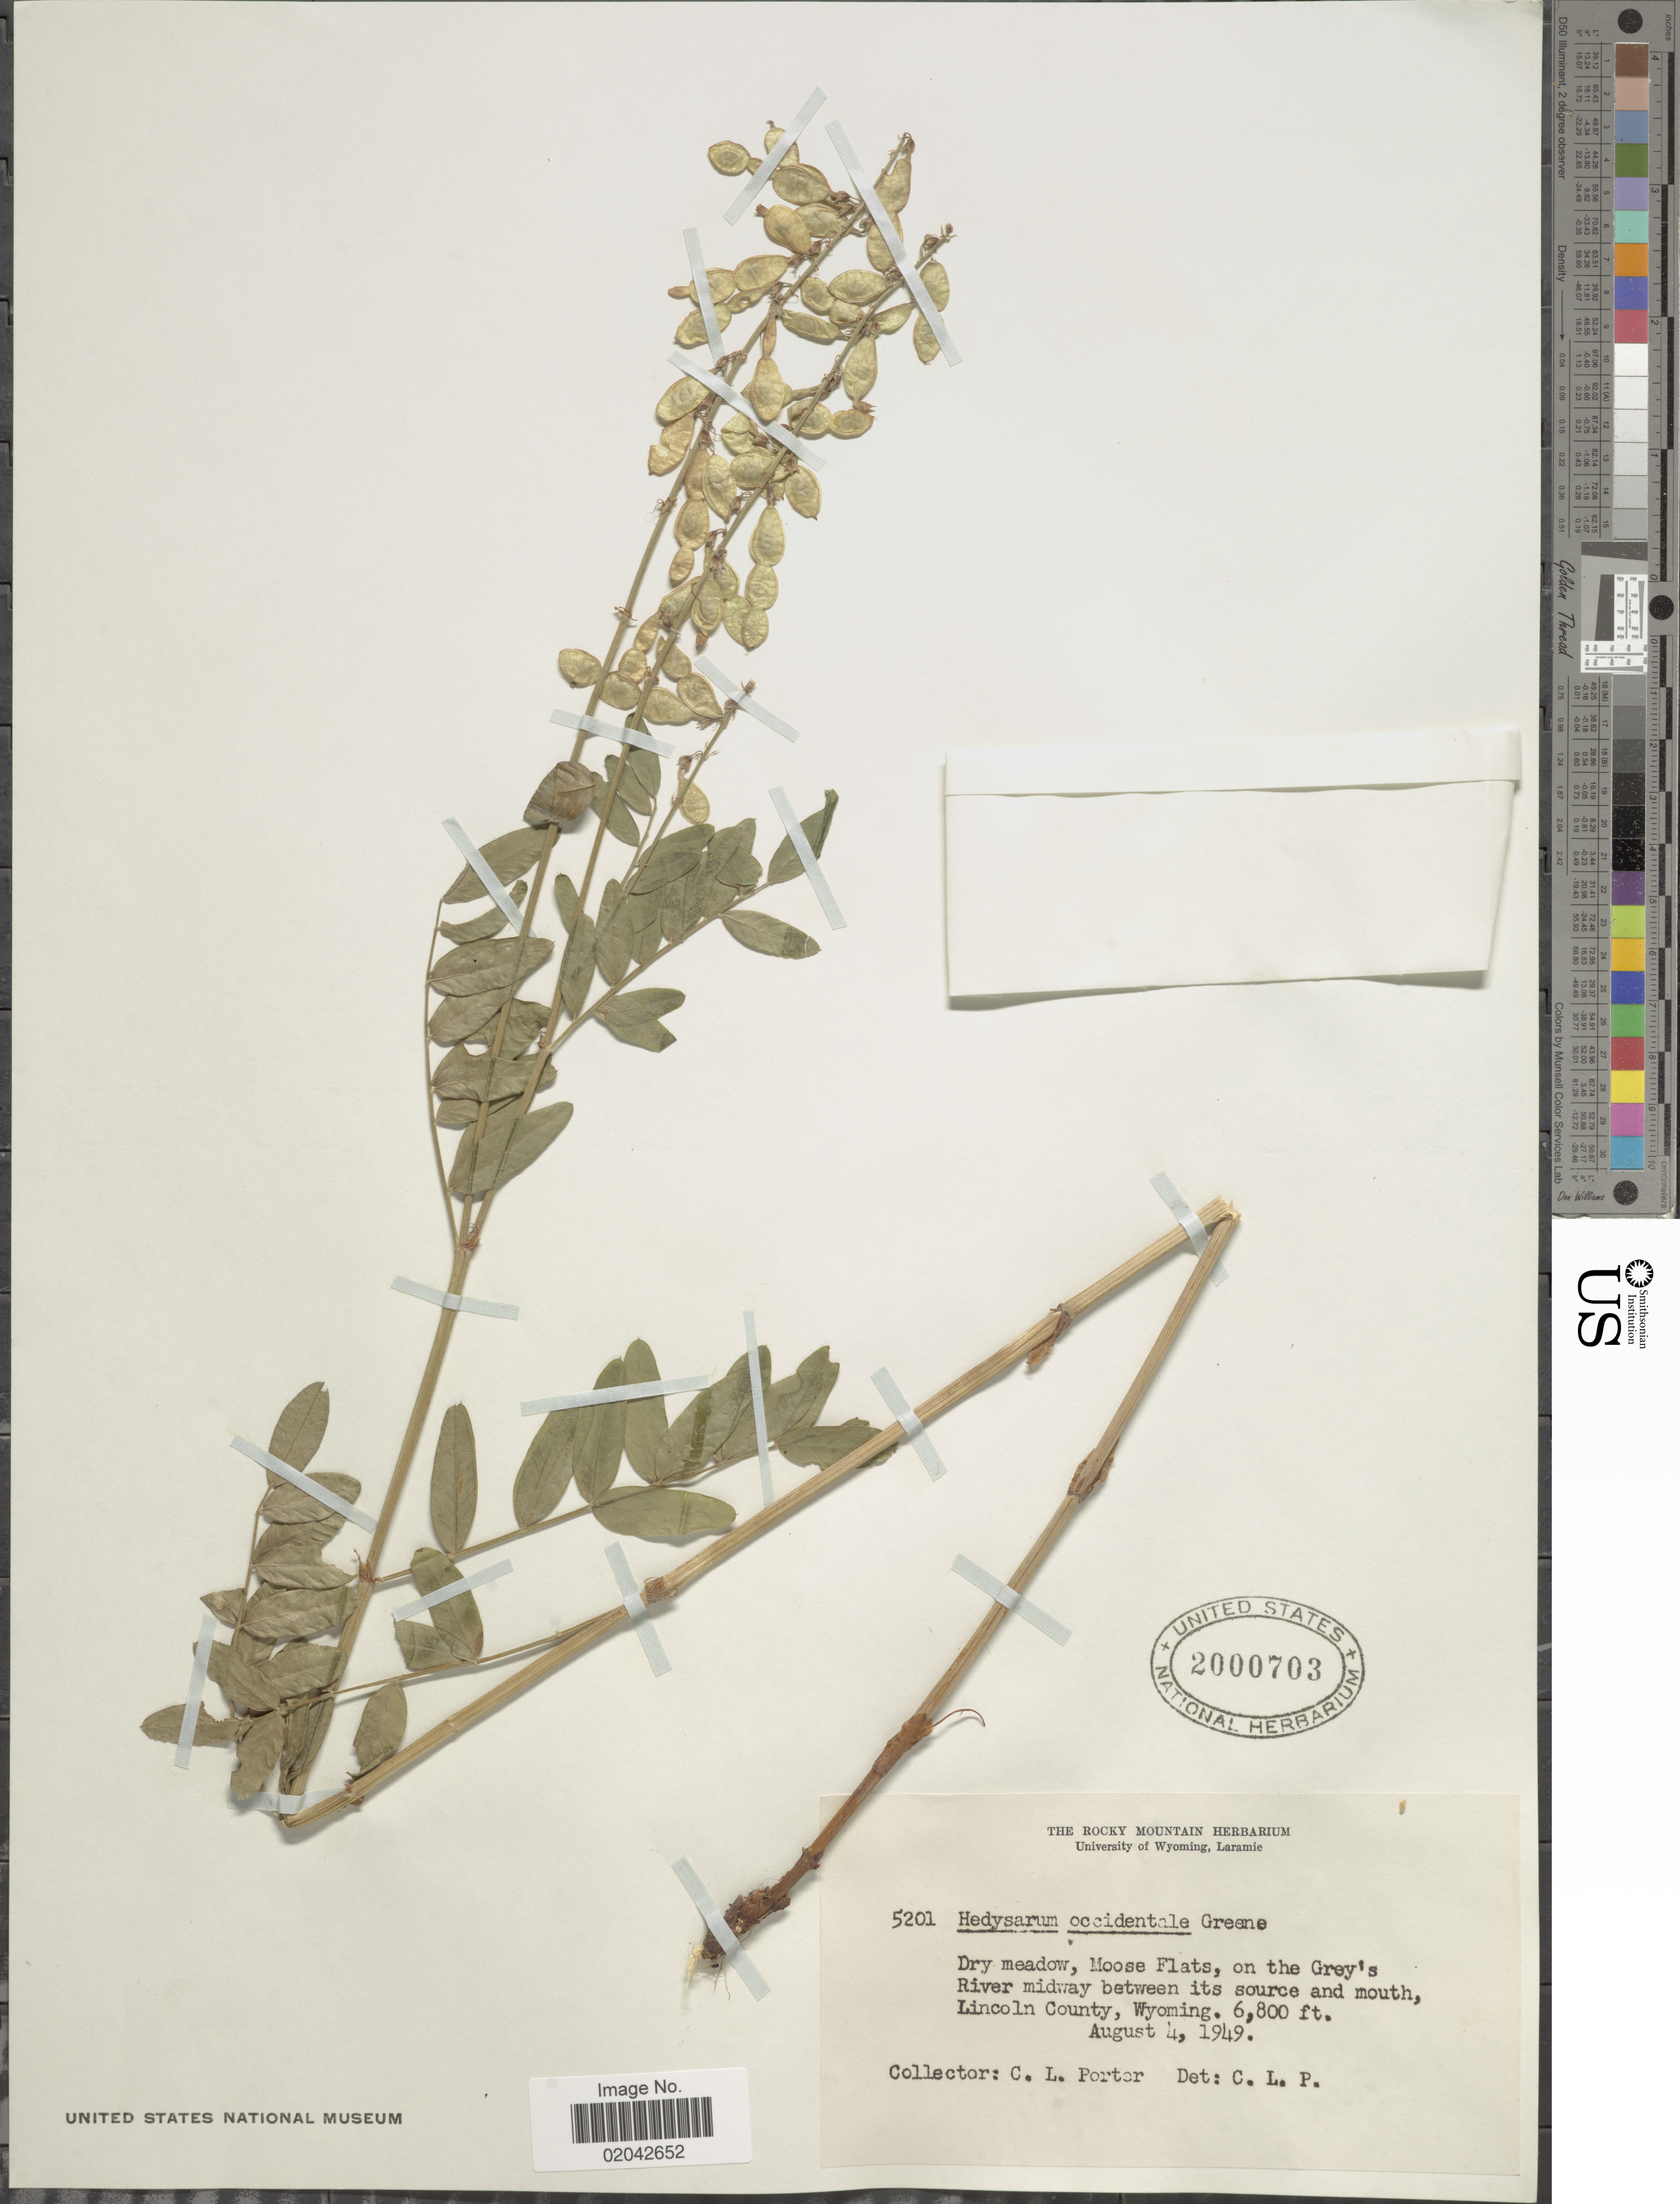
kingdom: Plantae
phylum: Tracheophyta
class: Magnoliopsida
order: Fabales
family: Fabaceae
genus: Hedysarum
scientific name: Hedysarum occidentale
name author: Greene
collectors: C. L. Porter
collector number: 5201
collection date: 1949-08-04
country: United States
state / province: Wyoming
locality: Dry meadow, Moose Flats, on the Grey's River midway between its source and mouth, Lincoln County.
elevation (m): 2073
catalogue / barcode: US 2000703